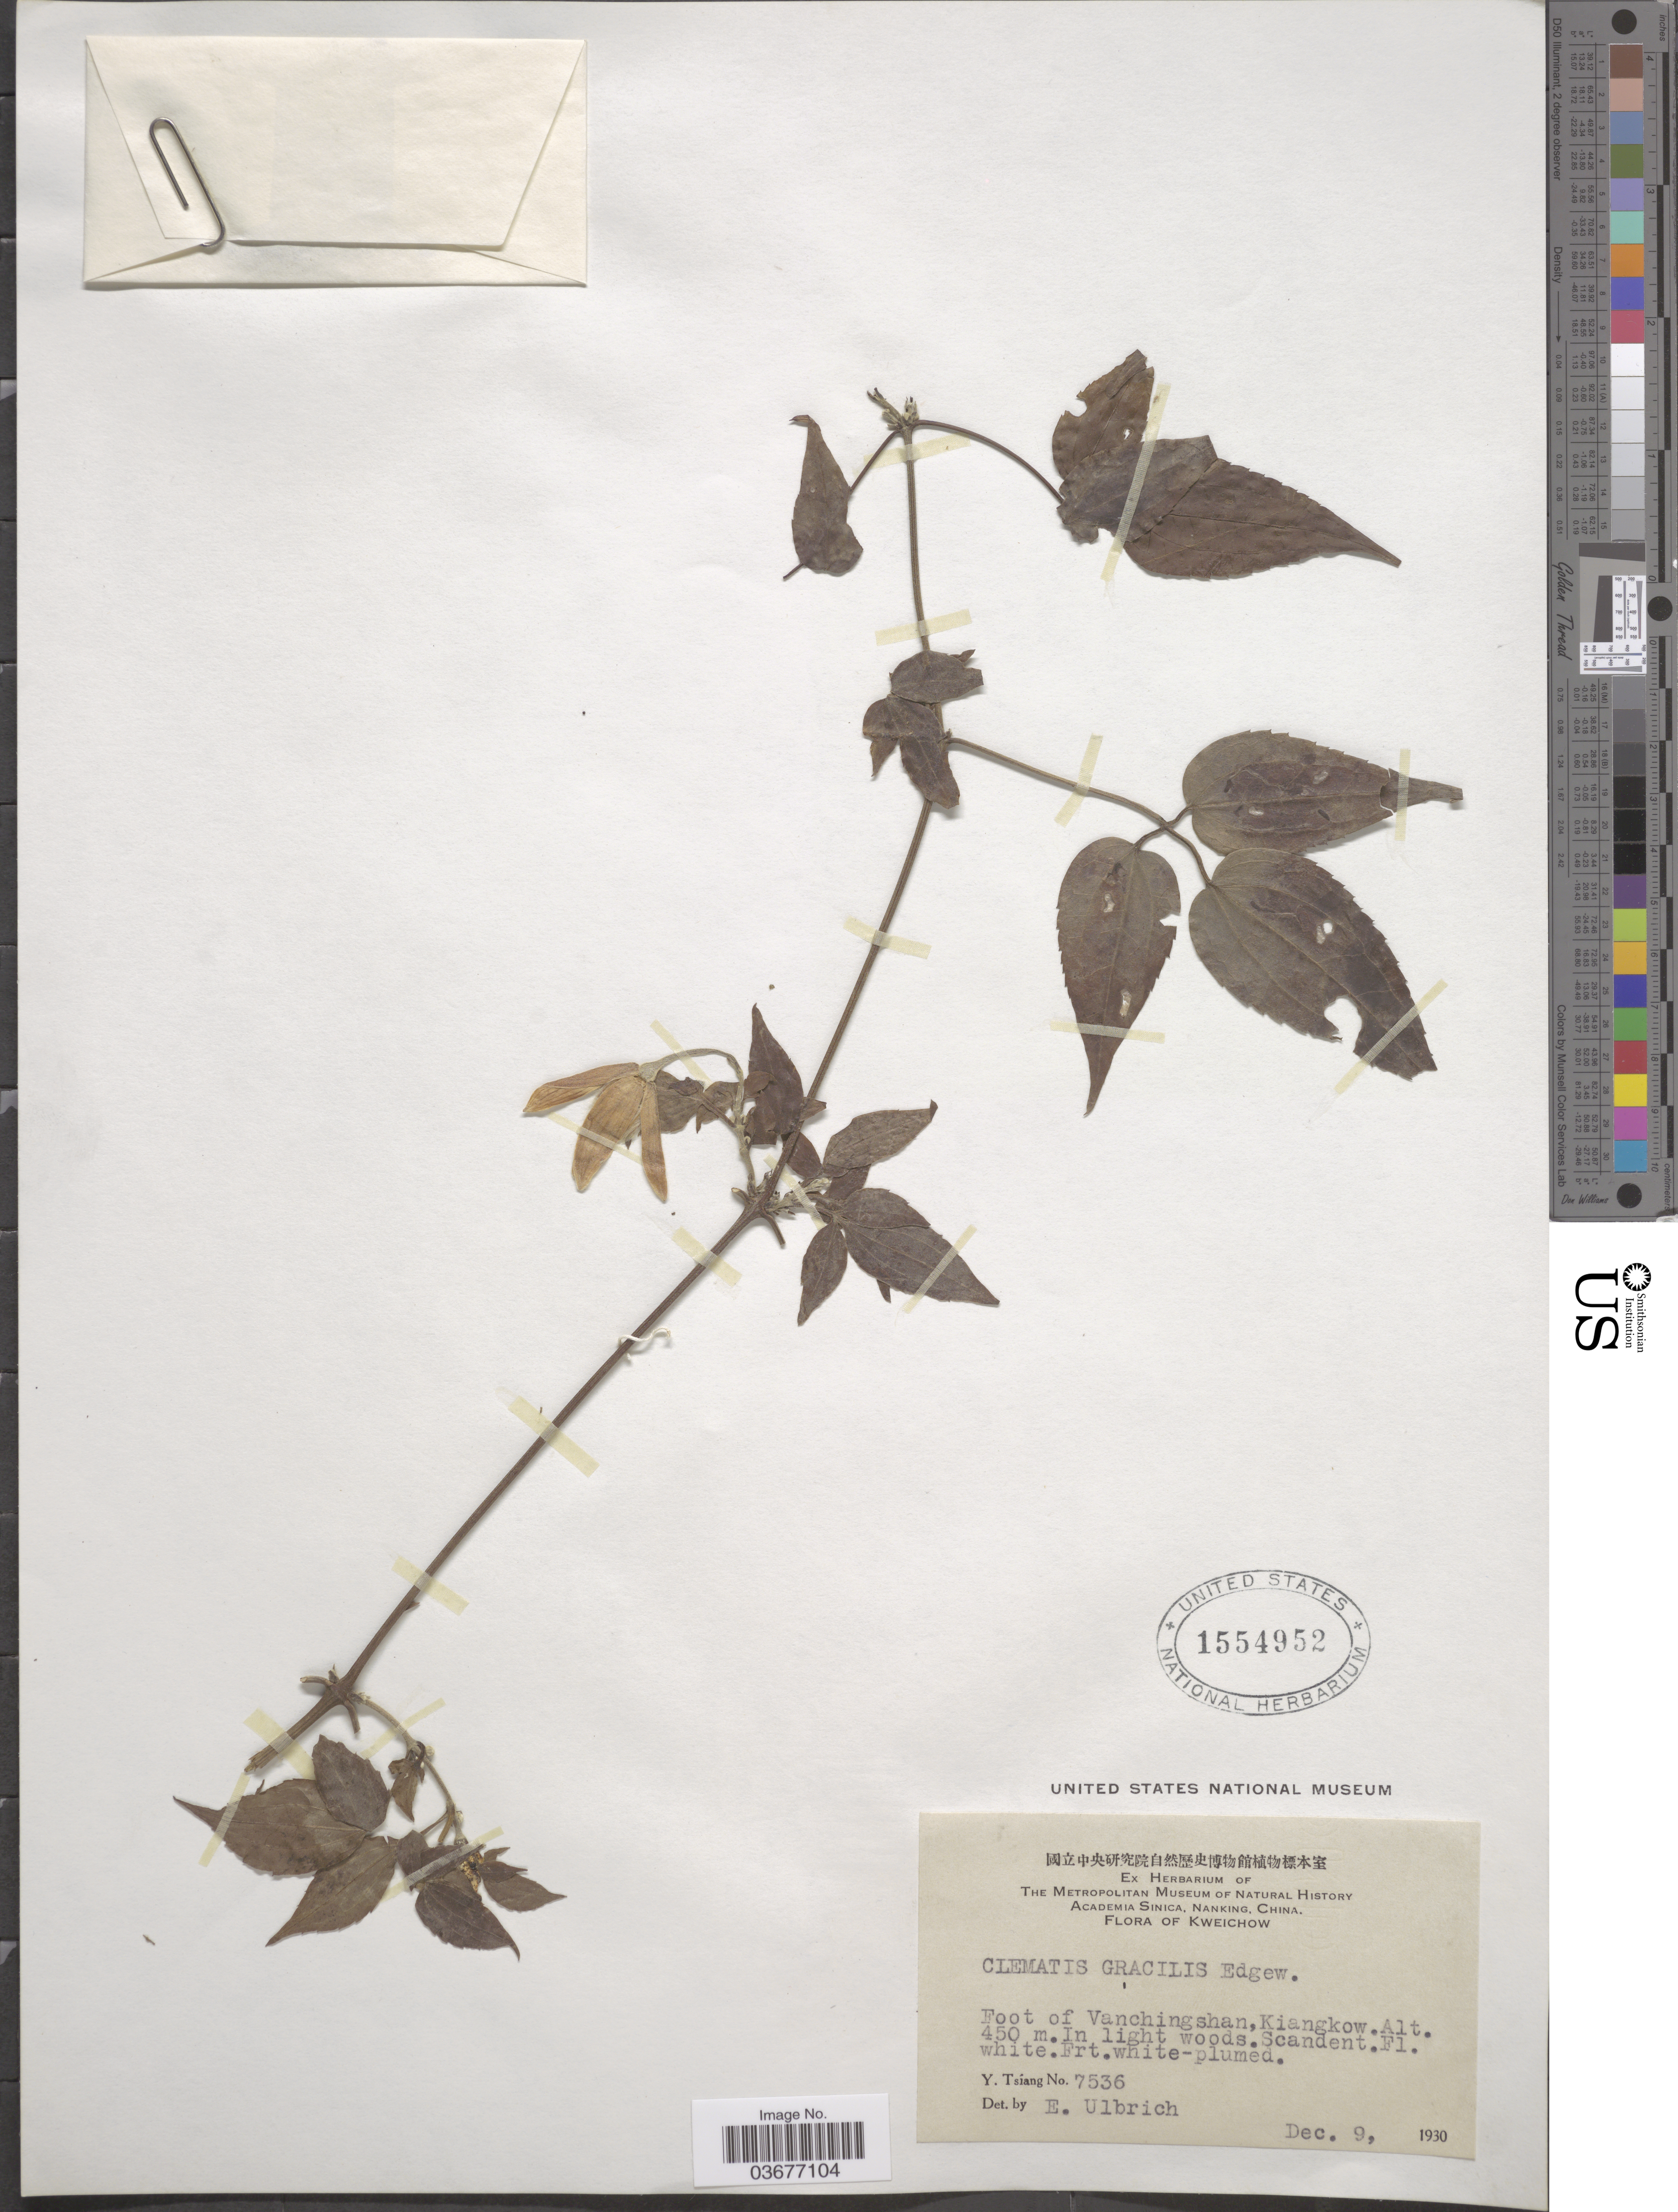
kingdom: Plantae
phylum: Tracheophyta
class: Magnoliopsida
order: Ranunculales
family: Ranunculaceae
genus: Clematis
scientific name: Clematis gracilis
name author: Edgew.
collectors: Y. Tsiang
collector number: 7536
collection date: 1930-12-09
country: China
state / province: Guizhou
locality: Kweichow. Foot of Vanchingshan, Kiangkow.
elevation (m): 450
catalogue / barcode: US 1554952